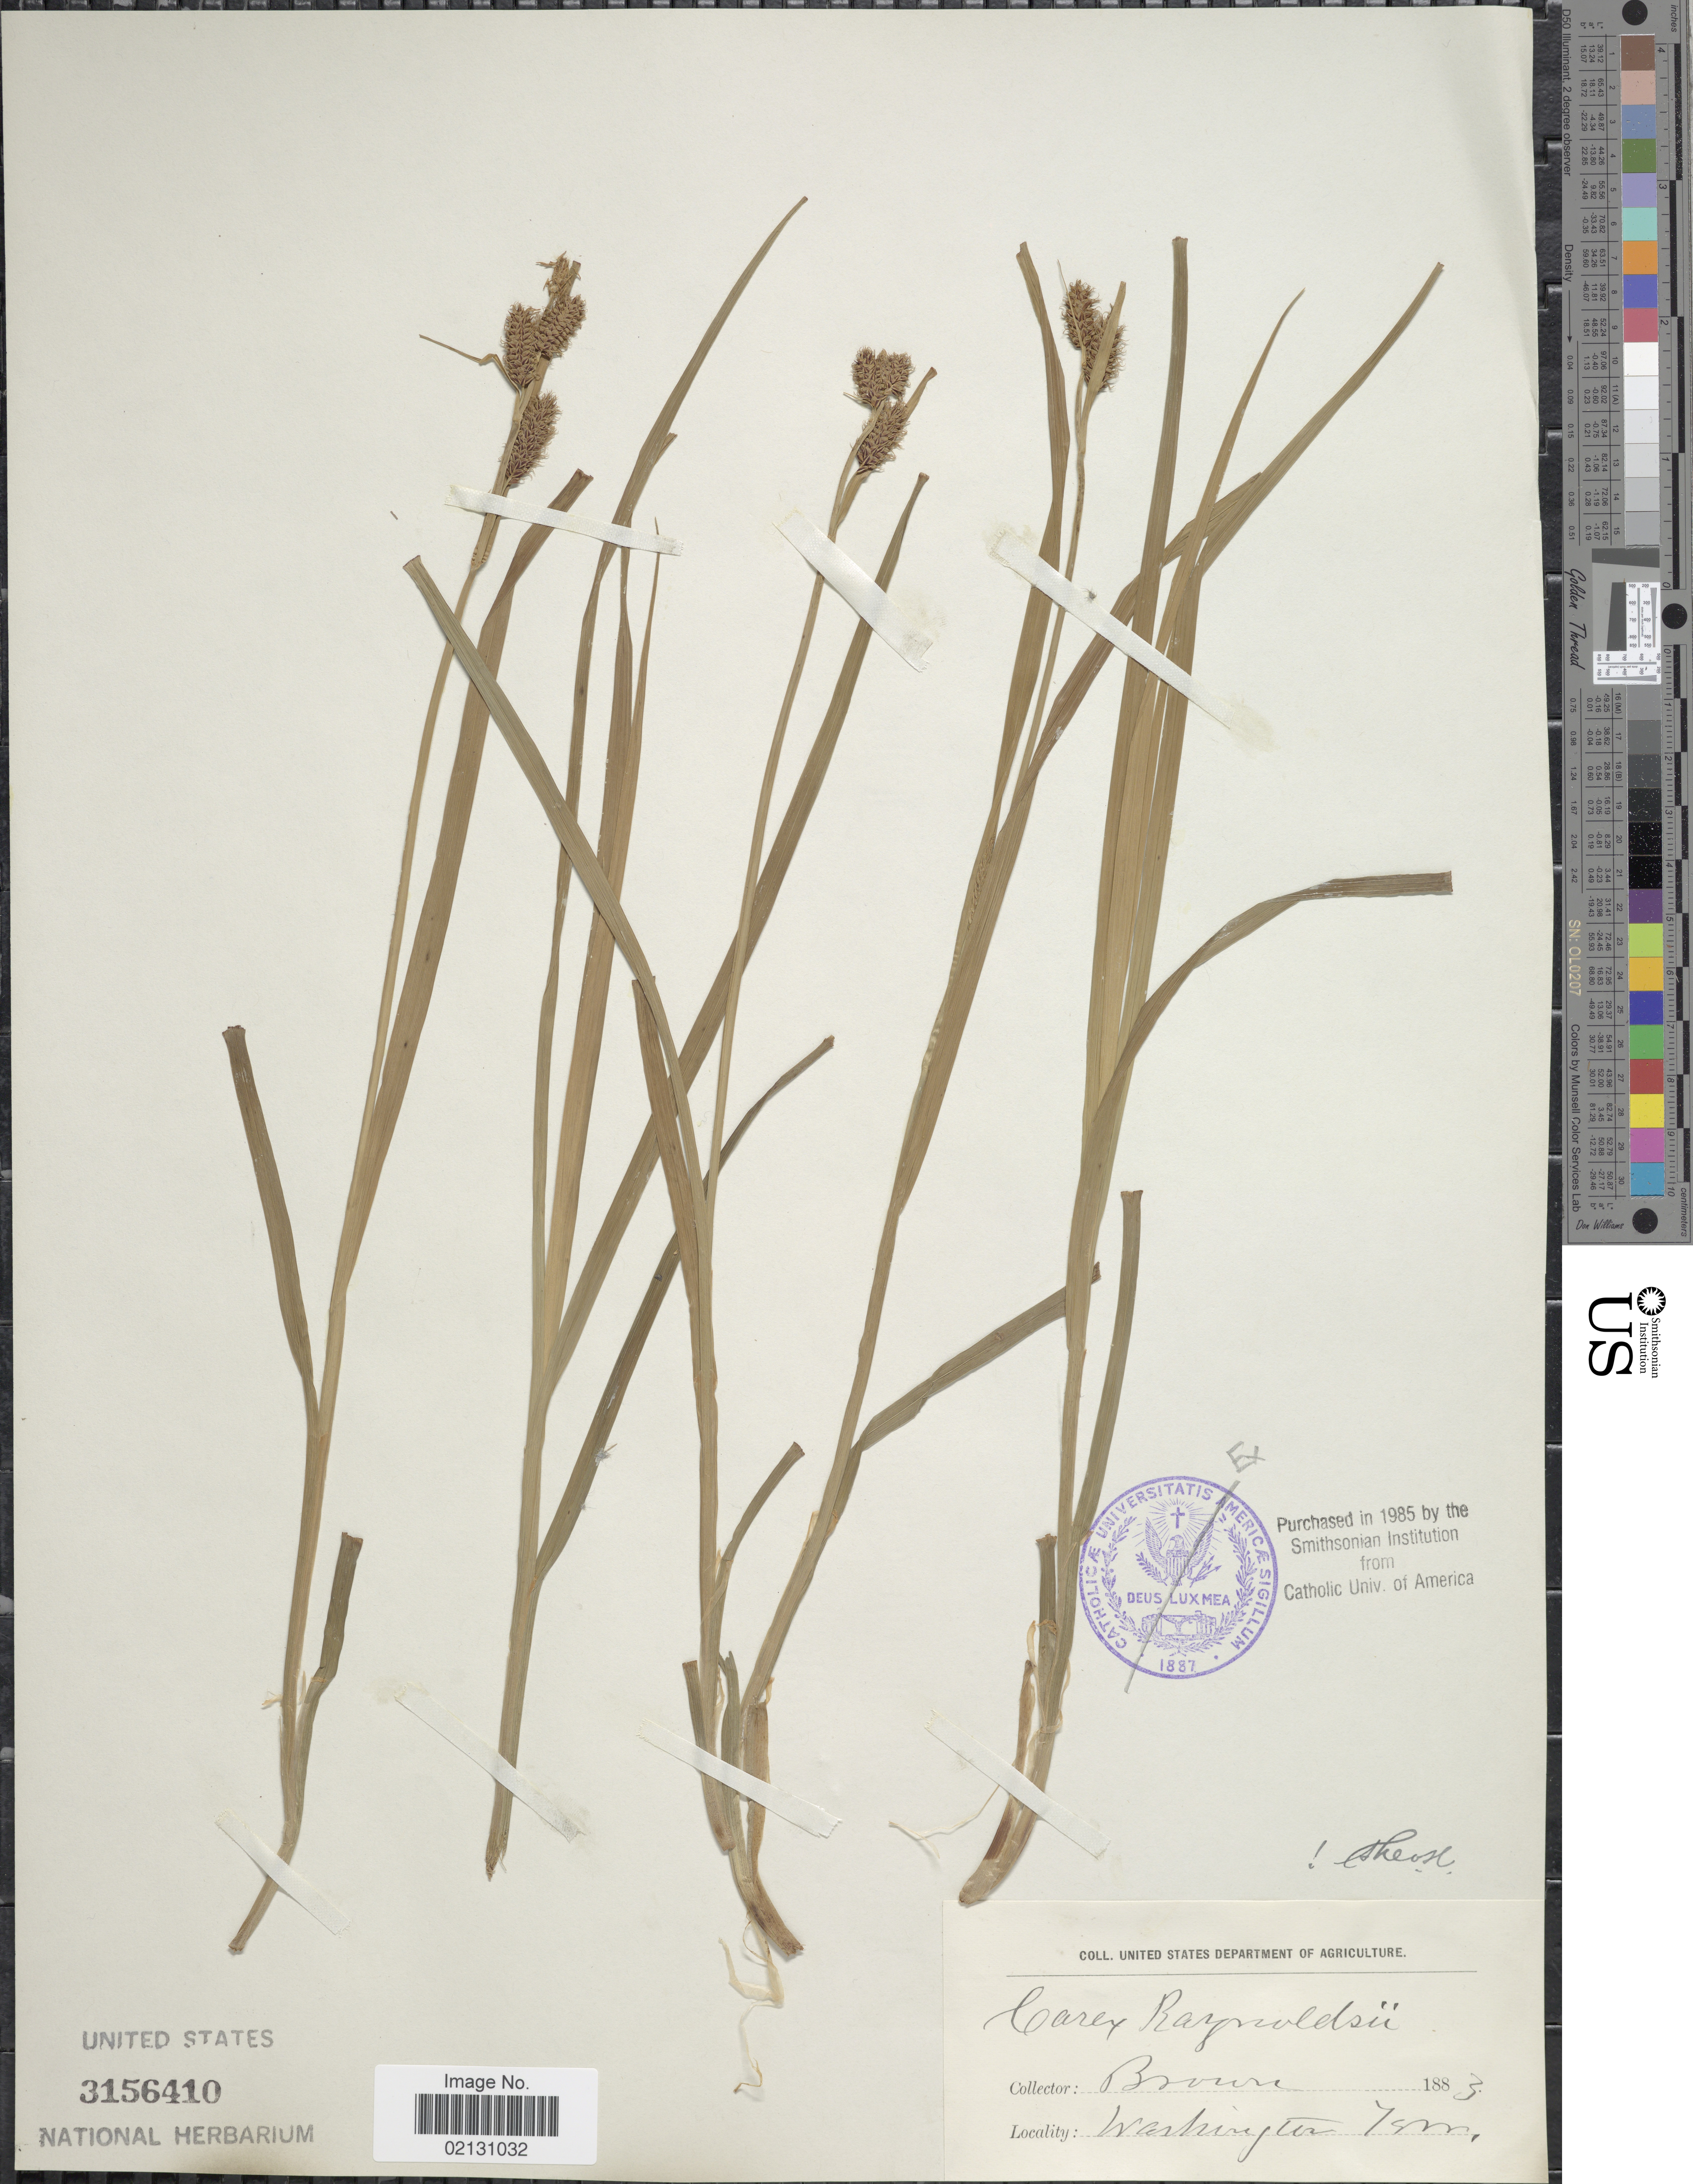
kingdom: Plantae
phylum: Tracheophyta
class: Liliopsida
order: Poales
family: Cyperaceae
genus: Carex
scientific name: Carex raynoldsii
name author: Dewey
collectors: -- Brown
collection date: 1883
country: United States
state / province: Washington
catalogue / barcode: US 3156410